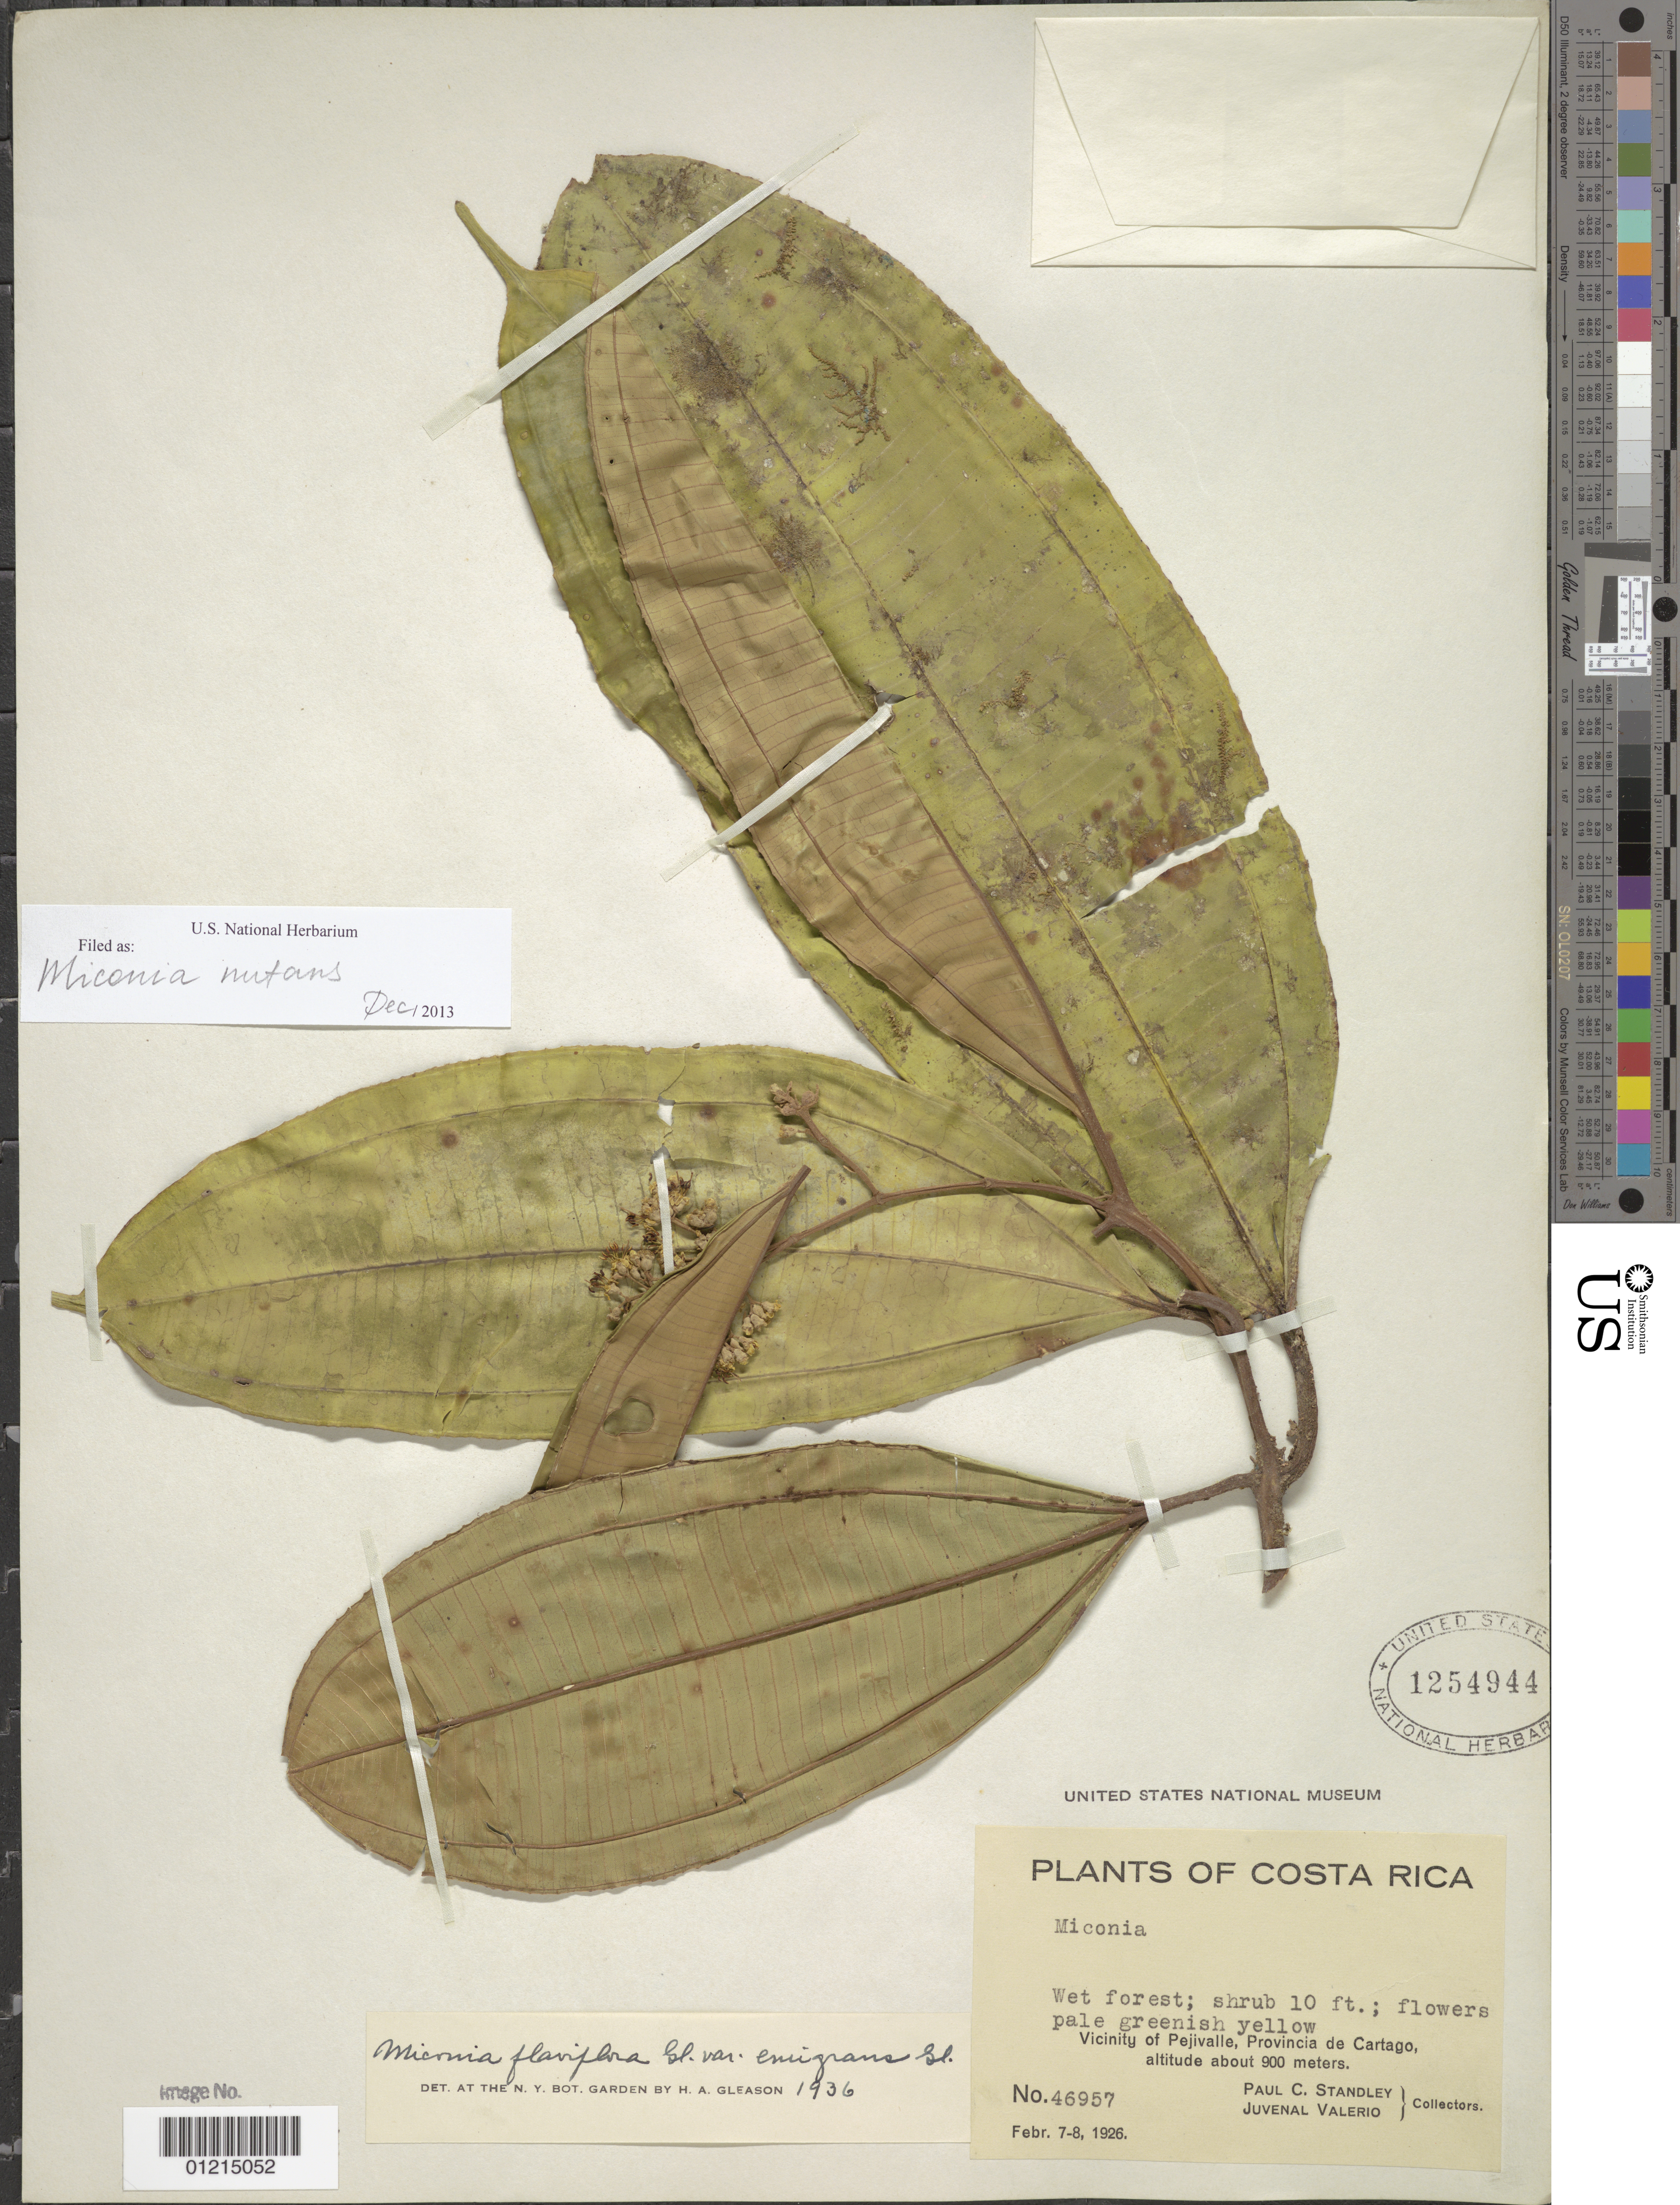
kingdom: Plantae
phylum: Tracheophyta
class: Magnoliopsida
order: Myrtales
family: Melastomataceae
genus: Miconia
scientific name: Miconia nutans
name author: Donn. Sm.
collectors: P. C. Standley & J. Valero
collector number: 46957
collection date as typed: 07 Feb 1926 to 08 Feb 1926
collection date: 1926-02-07/1926-02-08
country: Costa Rica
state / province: Cartago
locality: Vicinity of Pejivalle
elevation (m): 900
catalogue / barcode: US 1254944